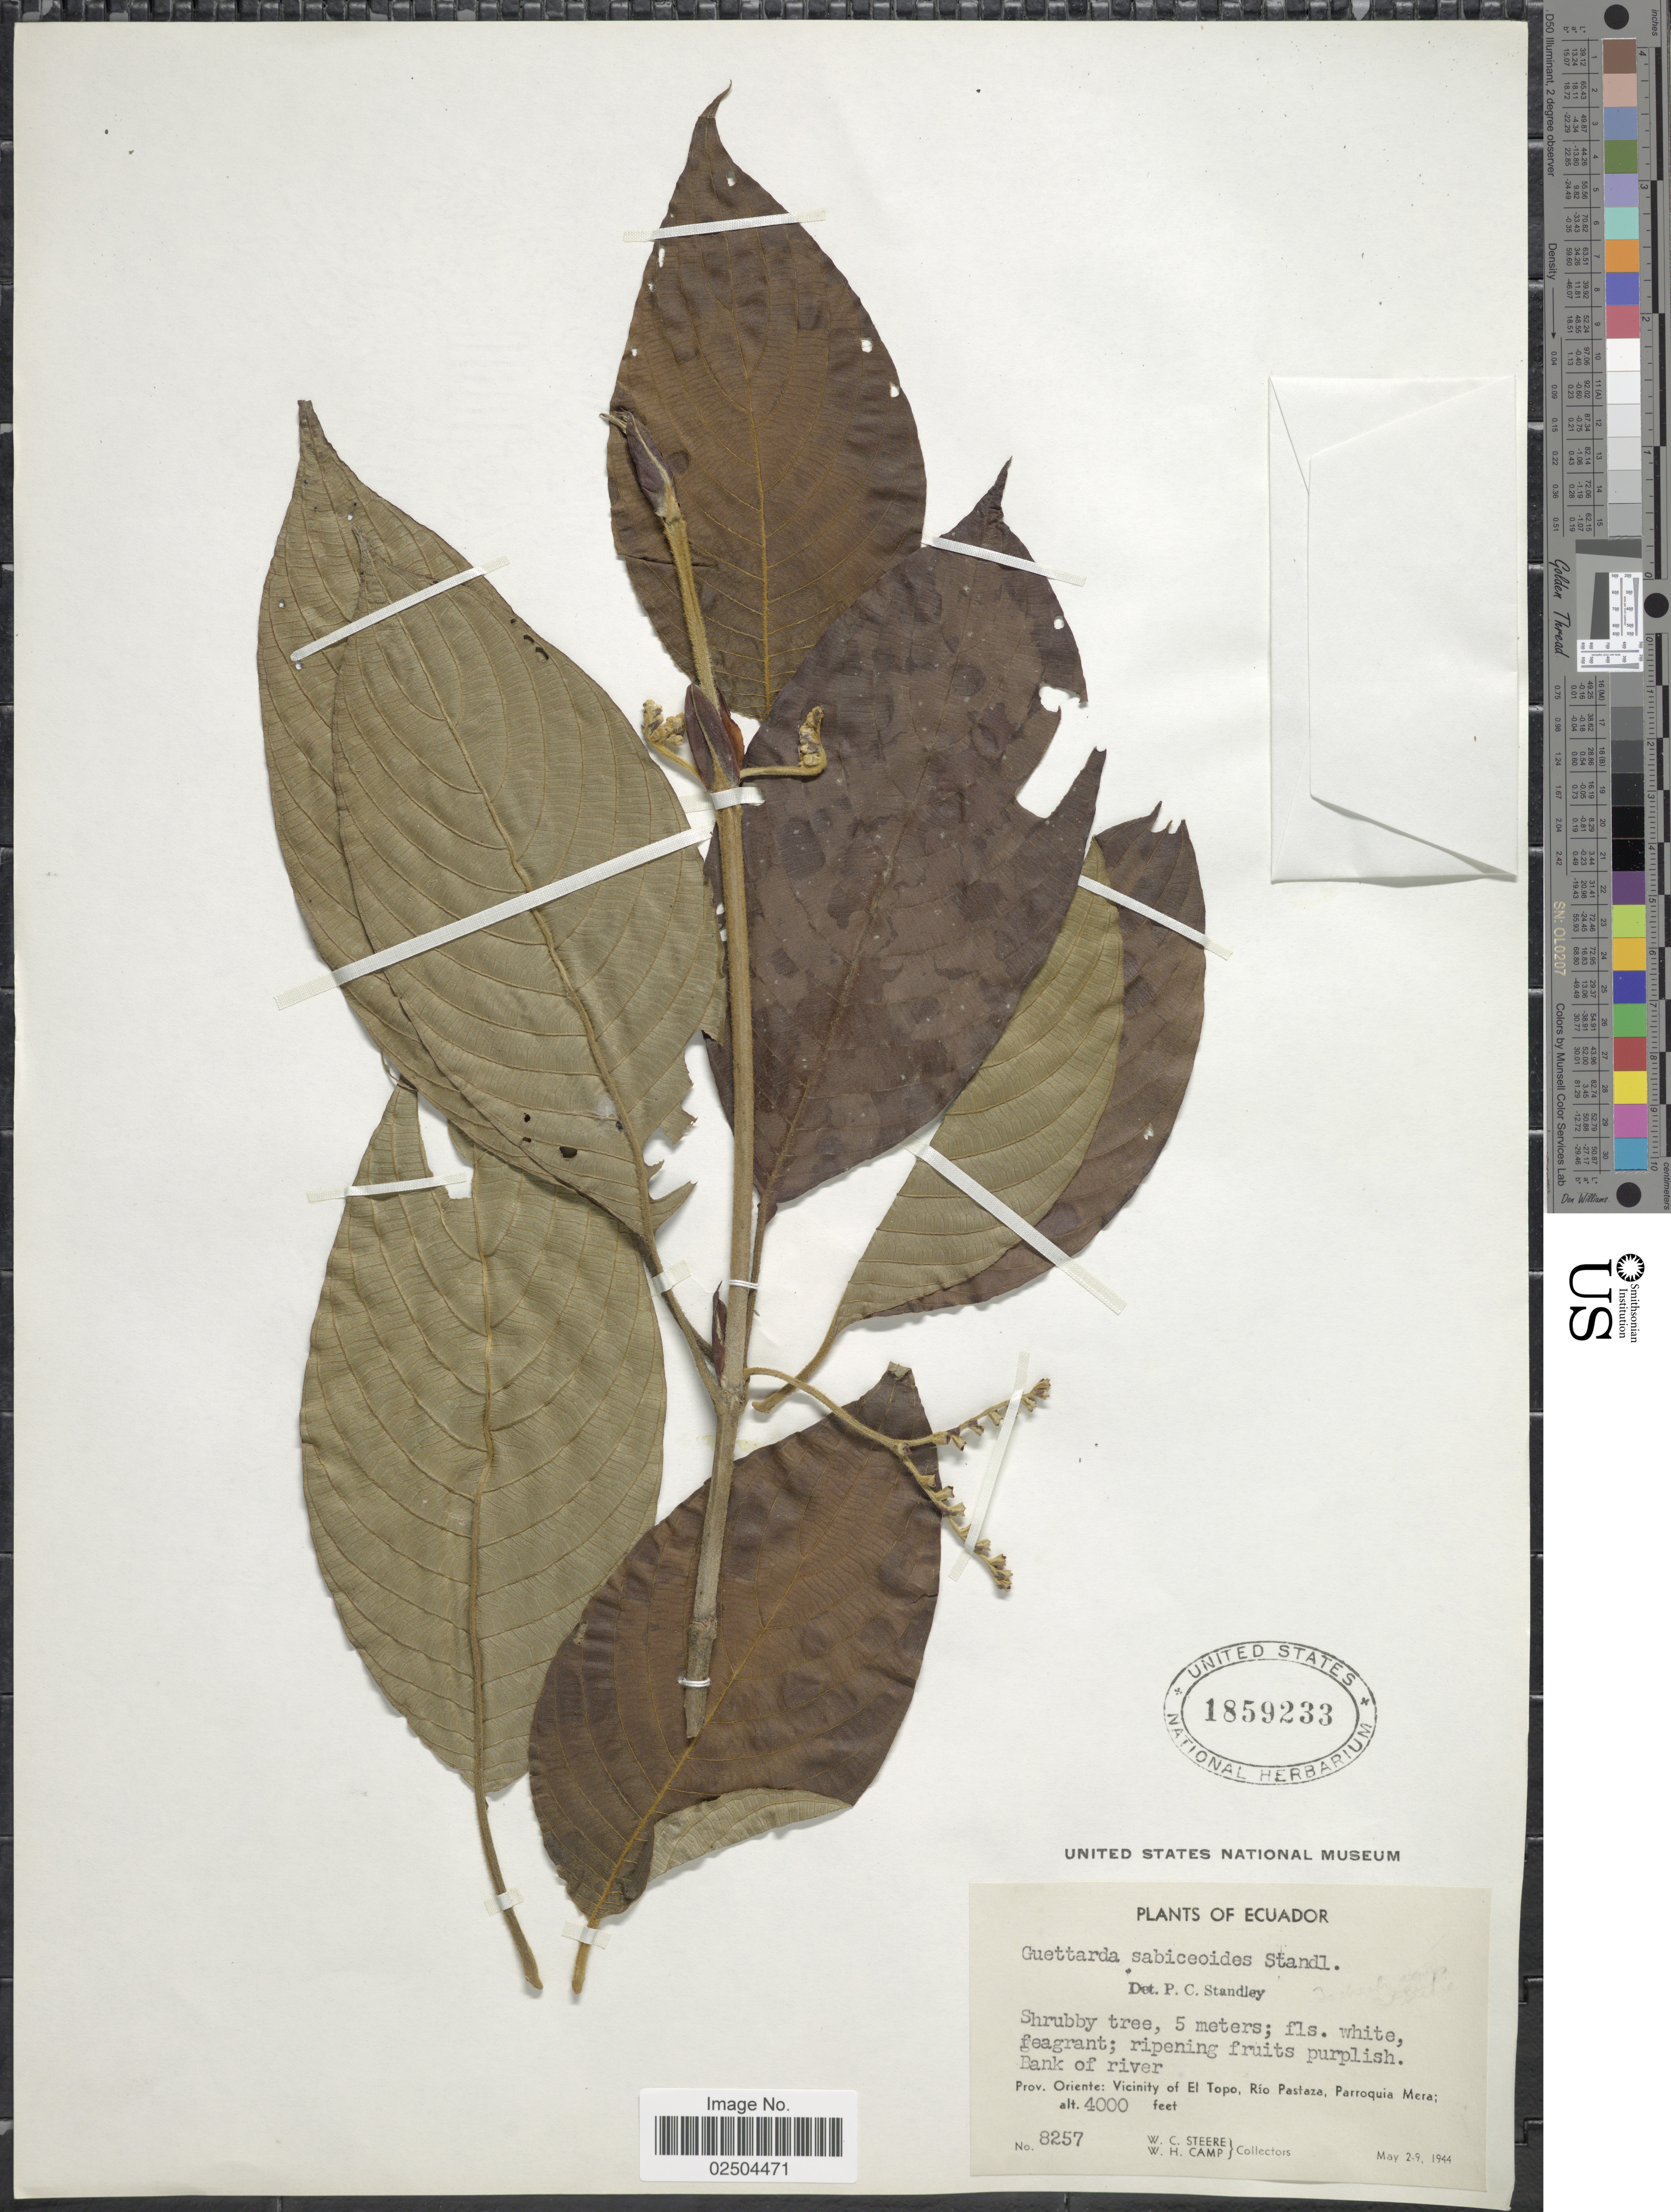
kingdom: Plantae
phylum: Tracheophyta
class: Magnoliopsida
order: Gentianales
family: Rubiaceae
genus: Guettarda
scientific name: Guettarda crispiflora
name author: Vahl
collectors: W. C. Steere & W. H. Camp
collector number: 8257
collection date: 1944-05-02/1944-05-09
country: Cuba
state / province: Oriente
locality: Bank of river, Prov. Oriente: Vicinity of El Topo, Rio Pastaza, Parroquia Mera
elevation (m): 1219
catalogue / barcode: US 1859233